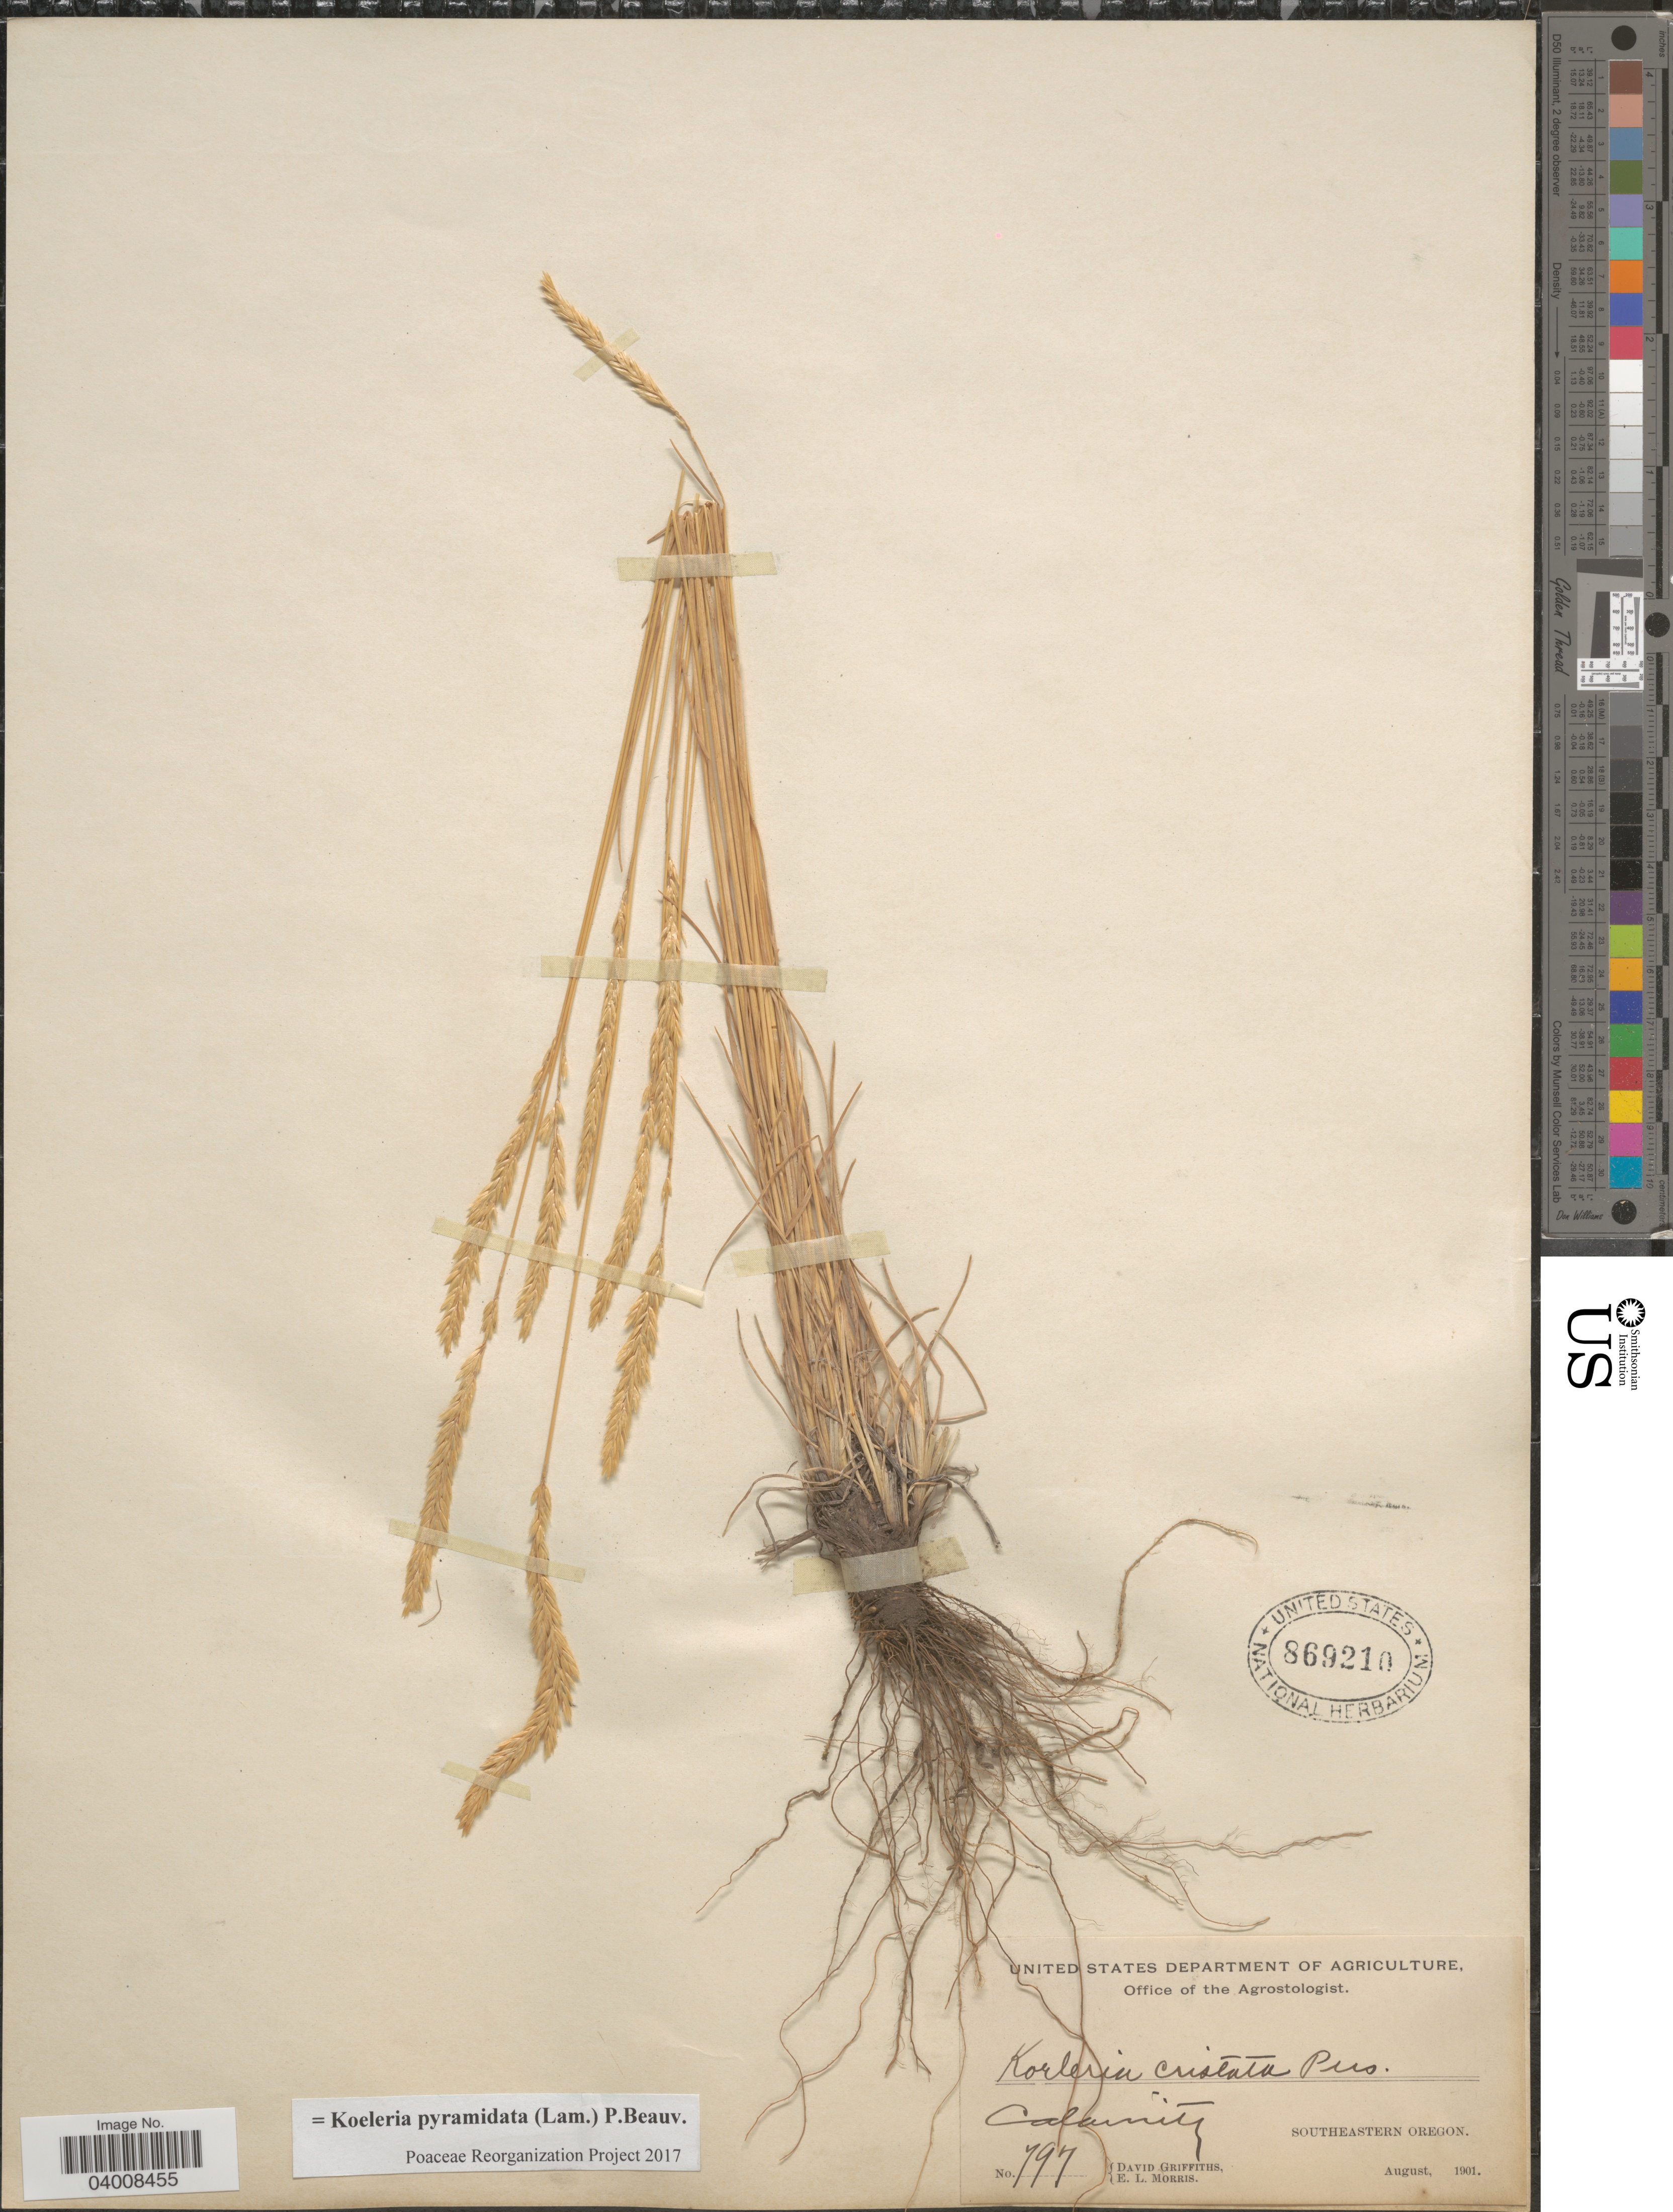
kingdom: Plantae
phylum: Tracheophyta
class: Liliopsida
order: Poales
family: Poaceae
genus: Koeleria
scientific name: Koeleria pyramidata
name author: (Lam.) P. Beauv.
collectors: D. Griffiths & E. Morris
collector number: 797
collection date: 1901-08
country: United States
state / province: Oregon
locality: Calamity. Southeastern Oregon.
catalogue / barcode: US 869210